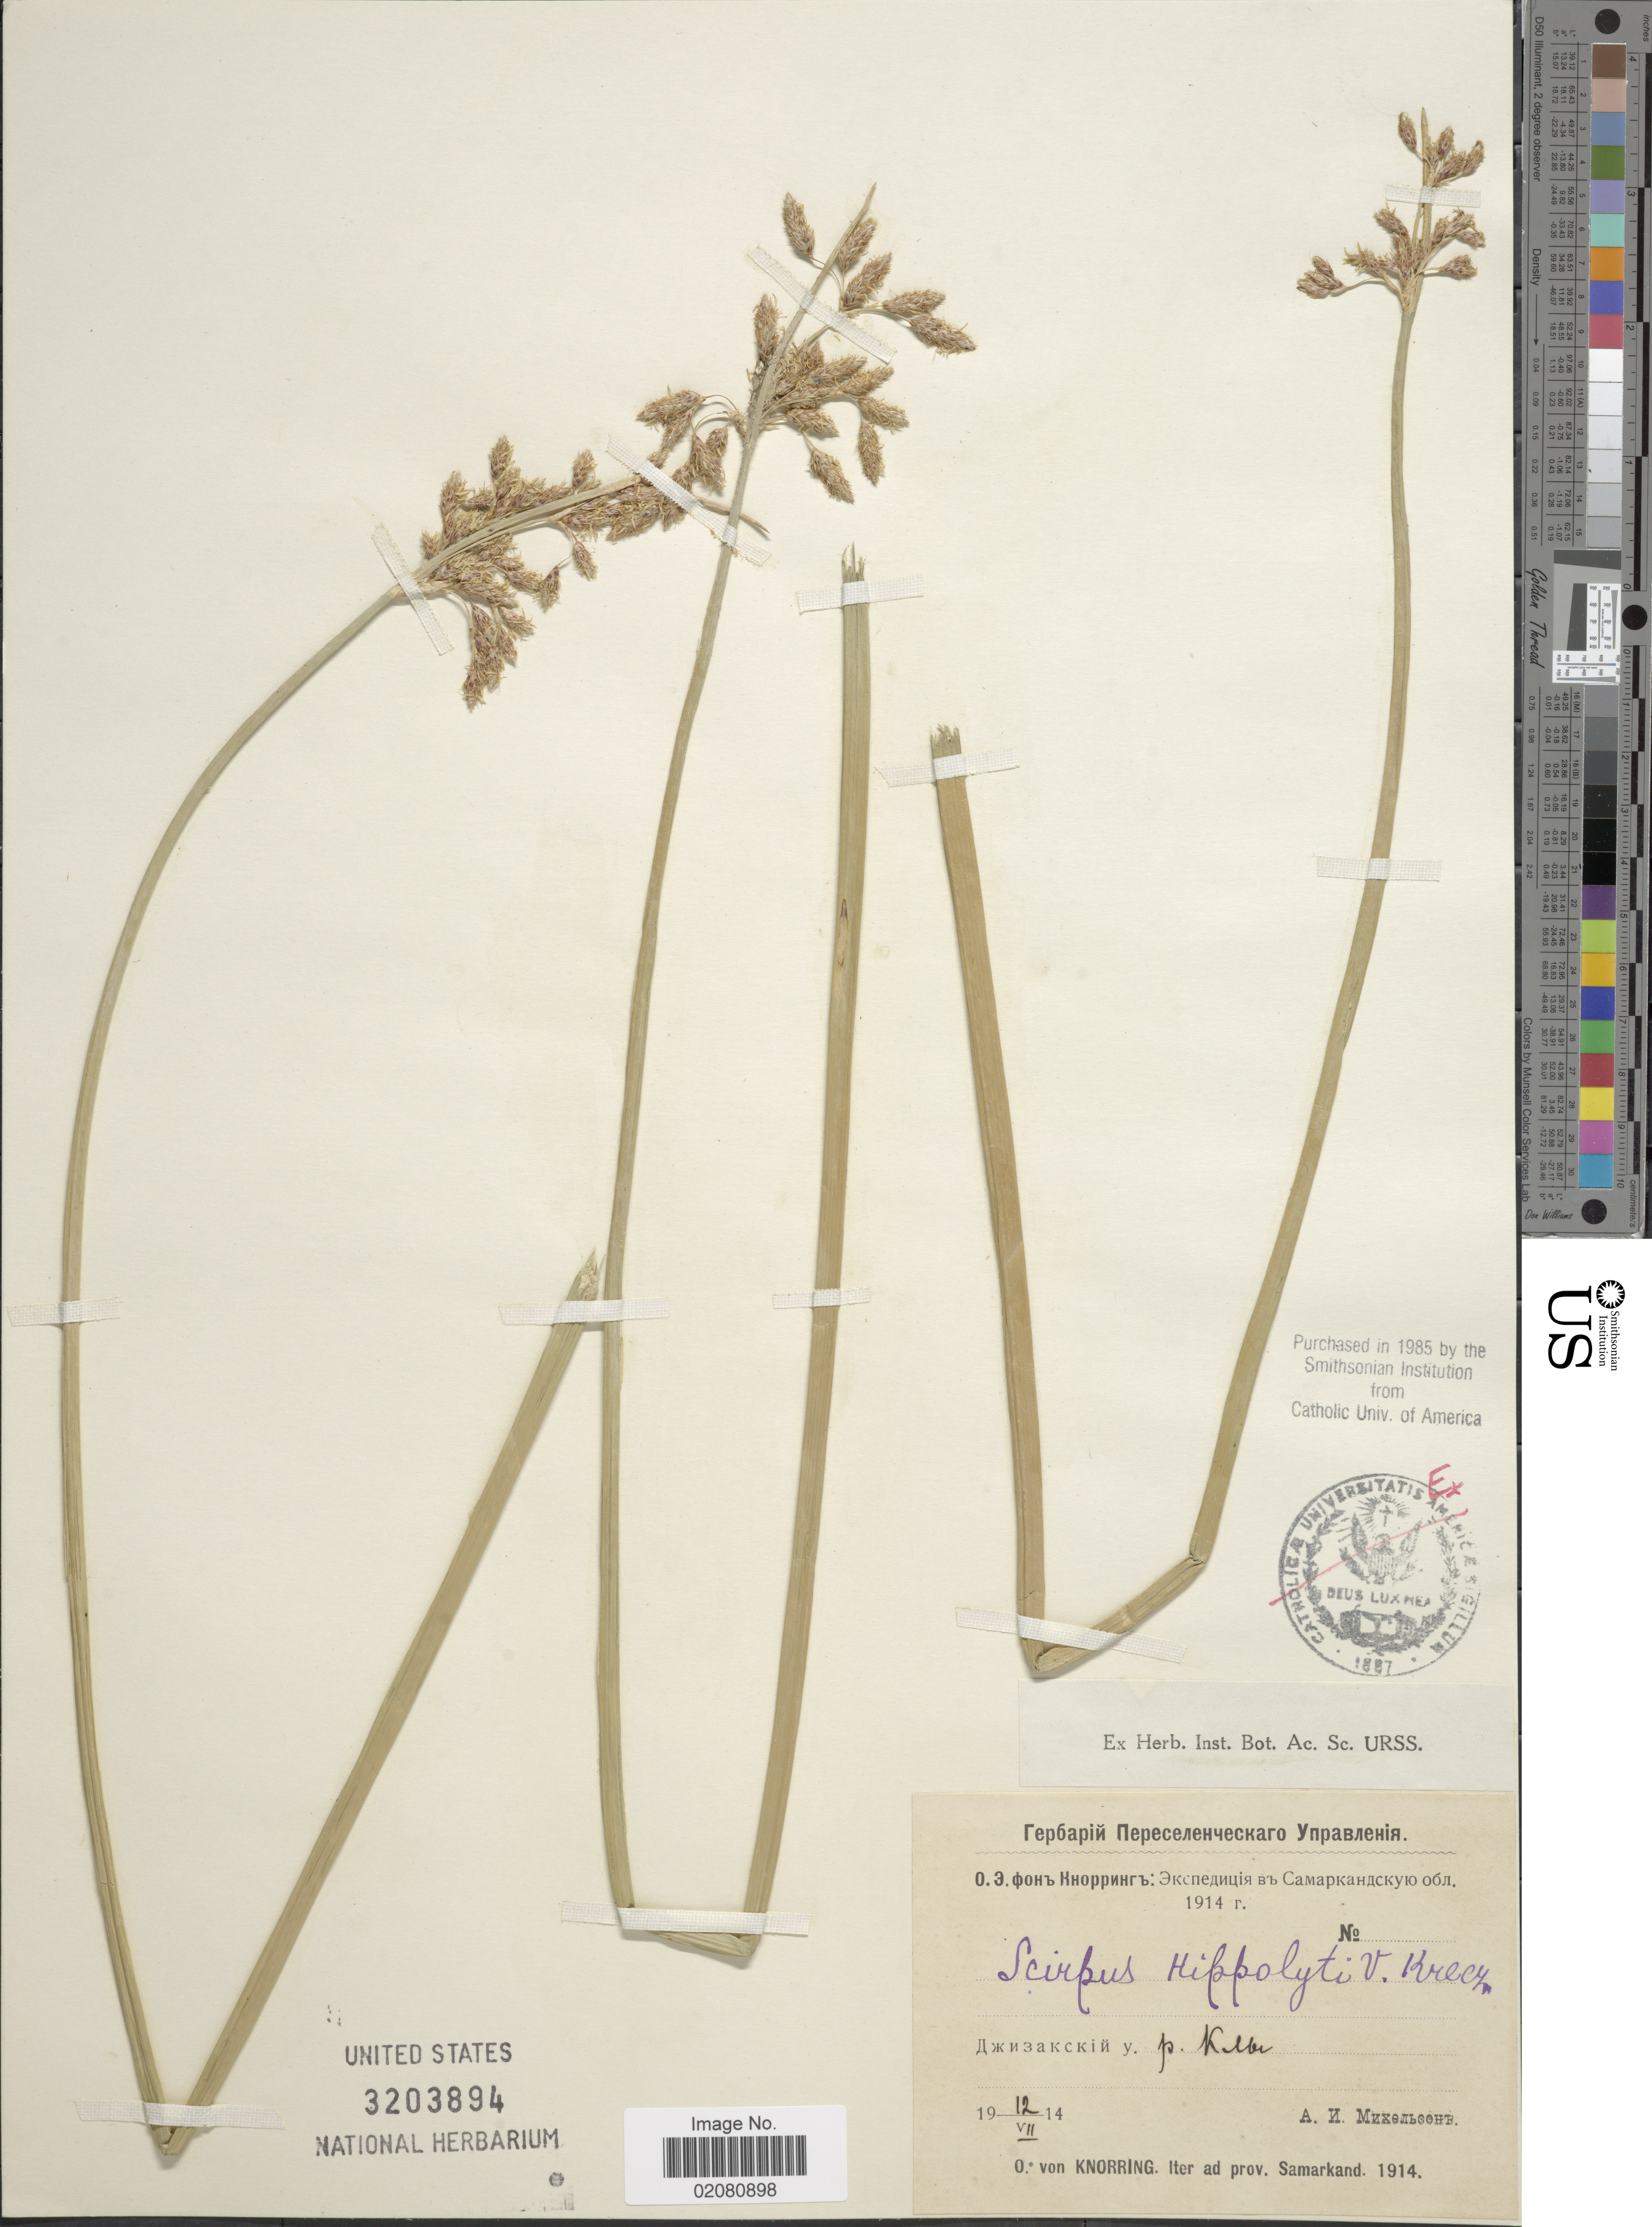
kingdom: Plantae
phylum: Tracheophyta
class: Liliopsida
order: Poales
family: Cyperaceae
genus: Schoenoplectus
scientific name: Schoenoplectus hippolyti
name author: (V.I. Krecz.) V.I. Krecz.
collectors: O. Knorring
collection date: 1914-07-12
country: Uzbekistan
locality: X, Samarkand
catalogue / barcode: US 3203894